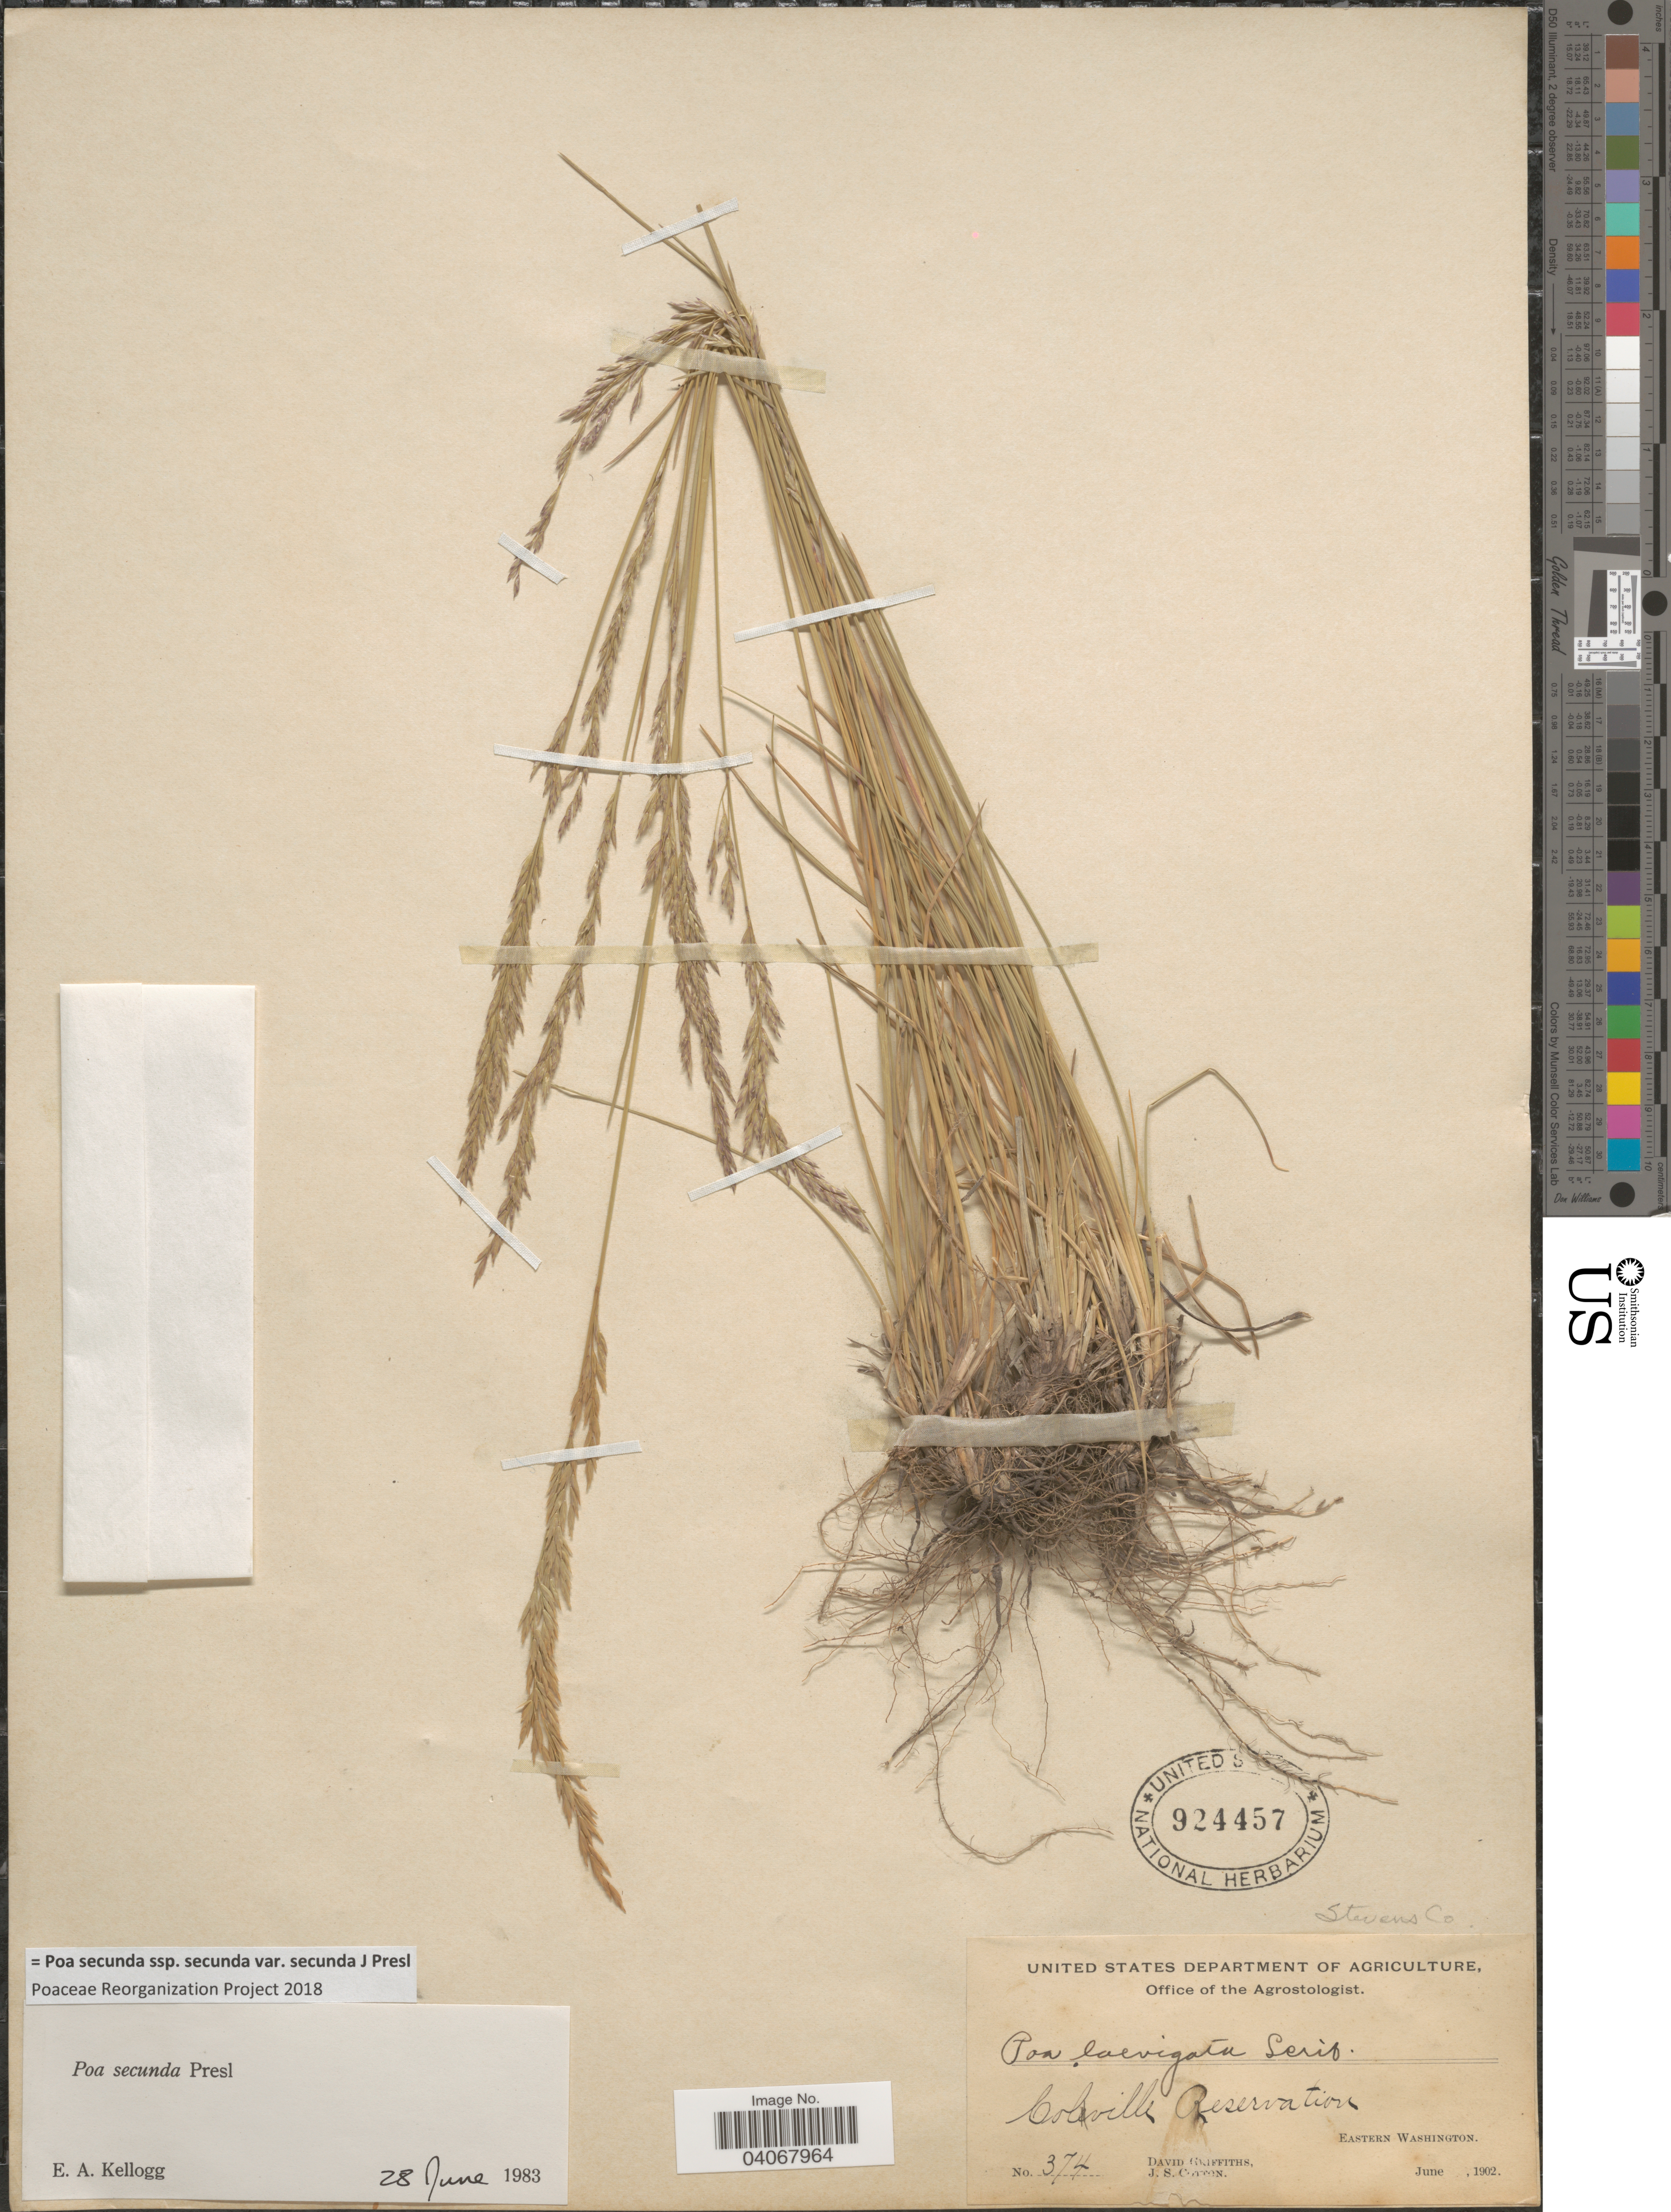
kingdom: Plantae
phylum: Tracheophyta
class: Liliopsida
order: Poales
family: Poaceae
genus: Poa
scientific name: Poa secunda subsp. secunda var. secunda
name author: J. Presl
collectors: D. Griffiths & J. S. Cotton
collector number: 374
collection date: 1902-06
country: United States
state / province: Washington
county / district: Stevens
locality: Coleville Reservation. Eastern Washington. Stevens Co.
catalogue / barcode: US 924457